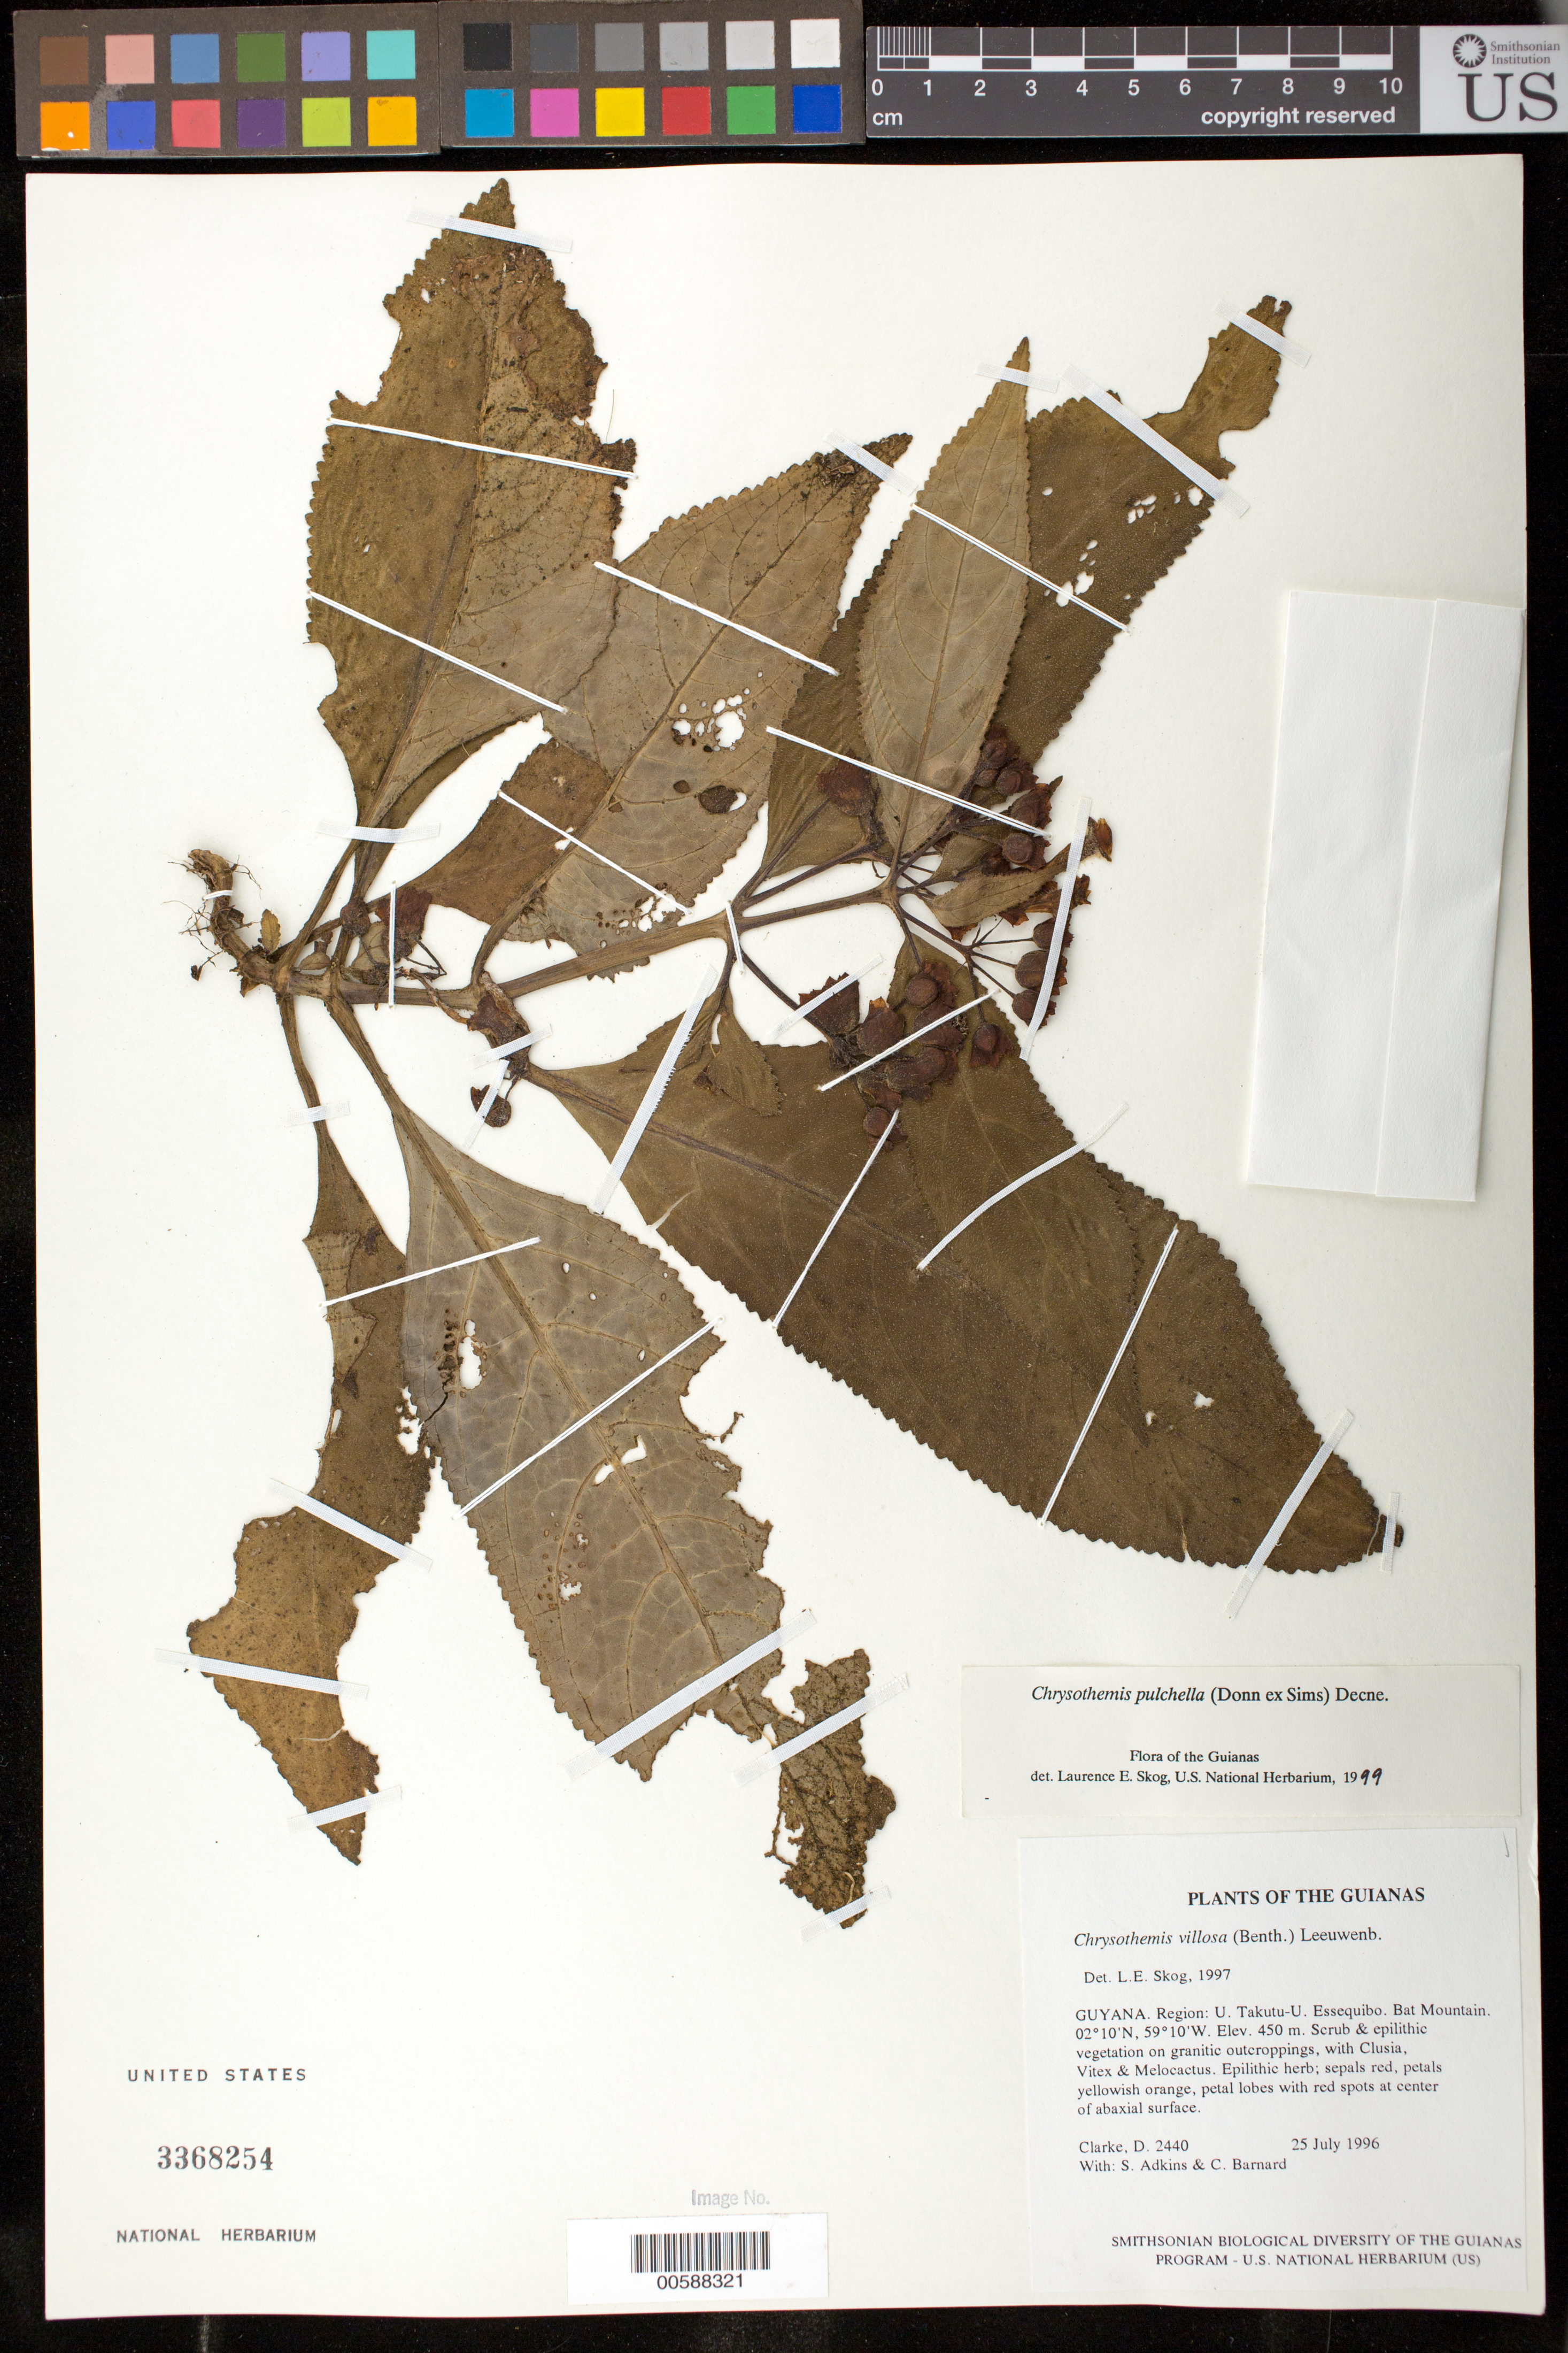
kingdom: Plantae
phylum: Tracheophyta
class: Magnoliopsida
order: Lamiales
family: Gesneriaceae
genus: Chrysothemis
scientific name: Chrysothemis pulchella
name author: (Donn ex Sims) Decne.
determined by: Skog, Laurence E.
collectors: H. D. Clarke, S. Adkins & C. Barnard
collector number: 2440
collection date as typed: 25 Jul 1996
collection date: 1996-07-25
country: Guyana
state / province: U. Takutu-U. Essequibo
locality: Bat Mountain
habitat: Scrub & epilithic vegetation on granitic outcroppings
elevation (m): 450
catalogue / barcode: US 3368254